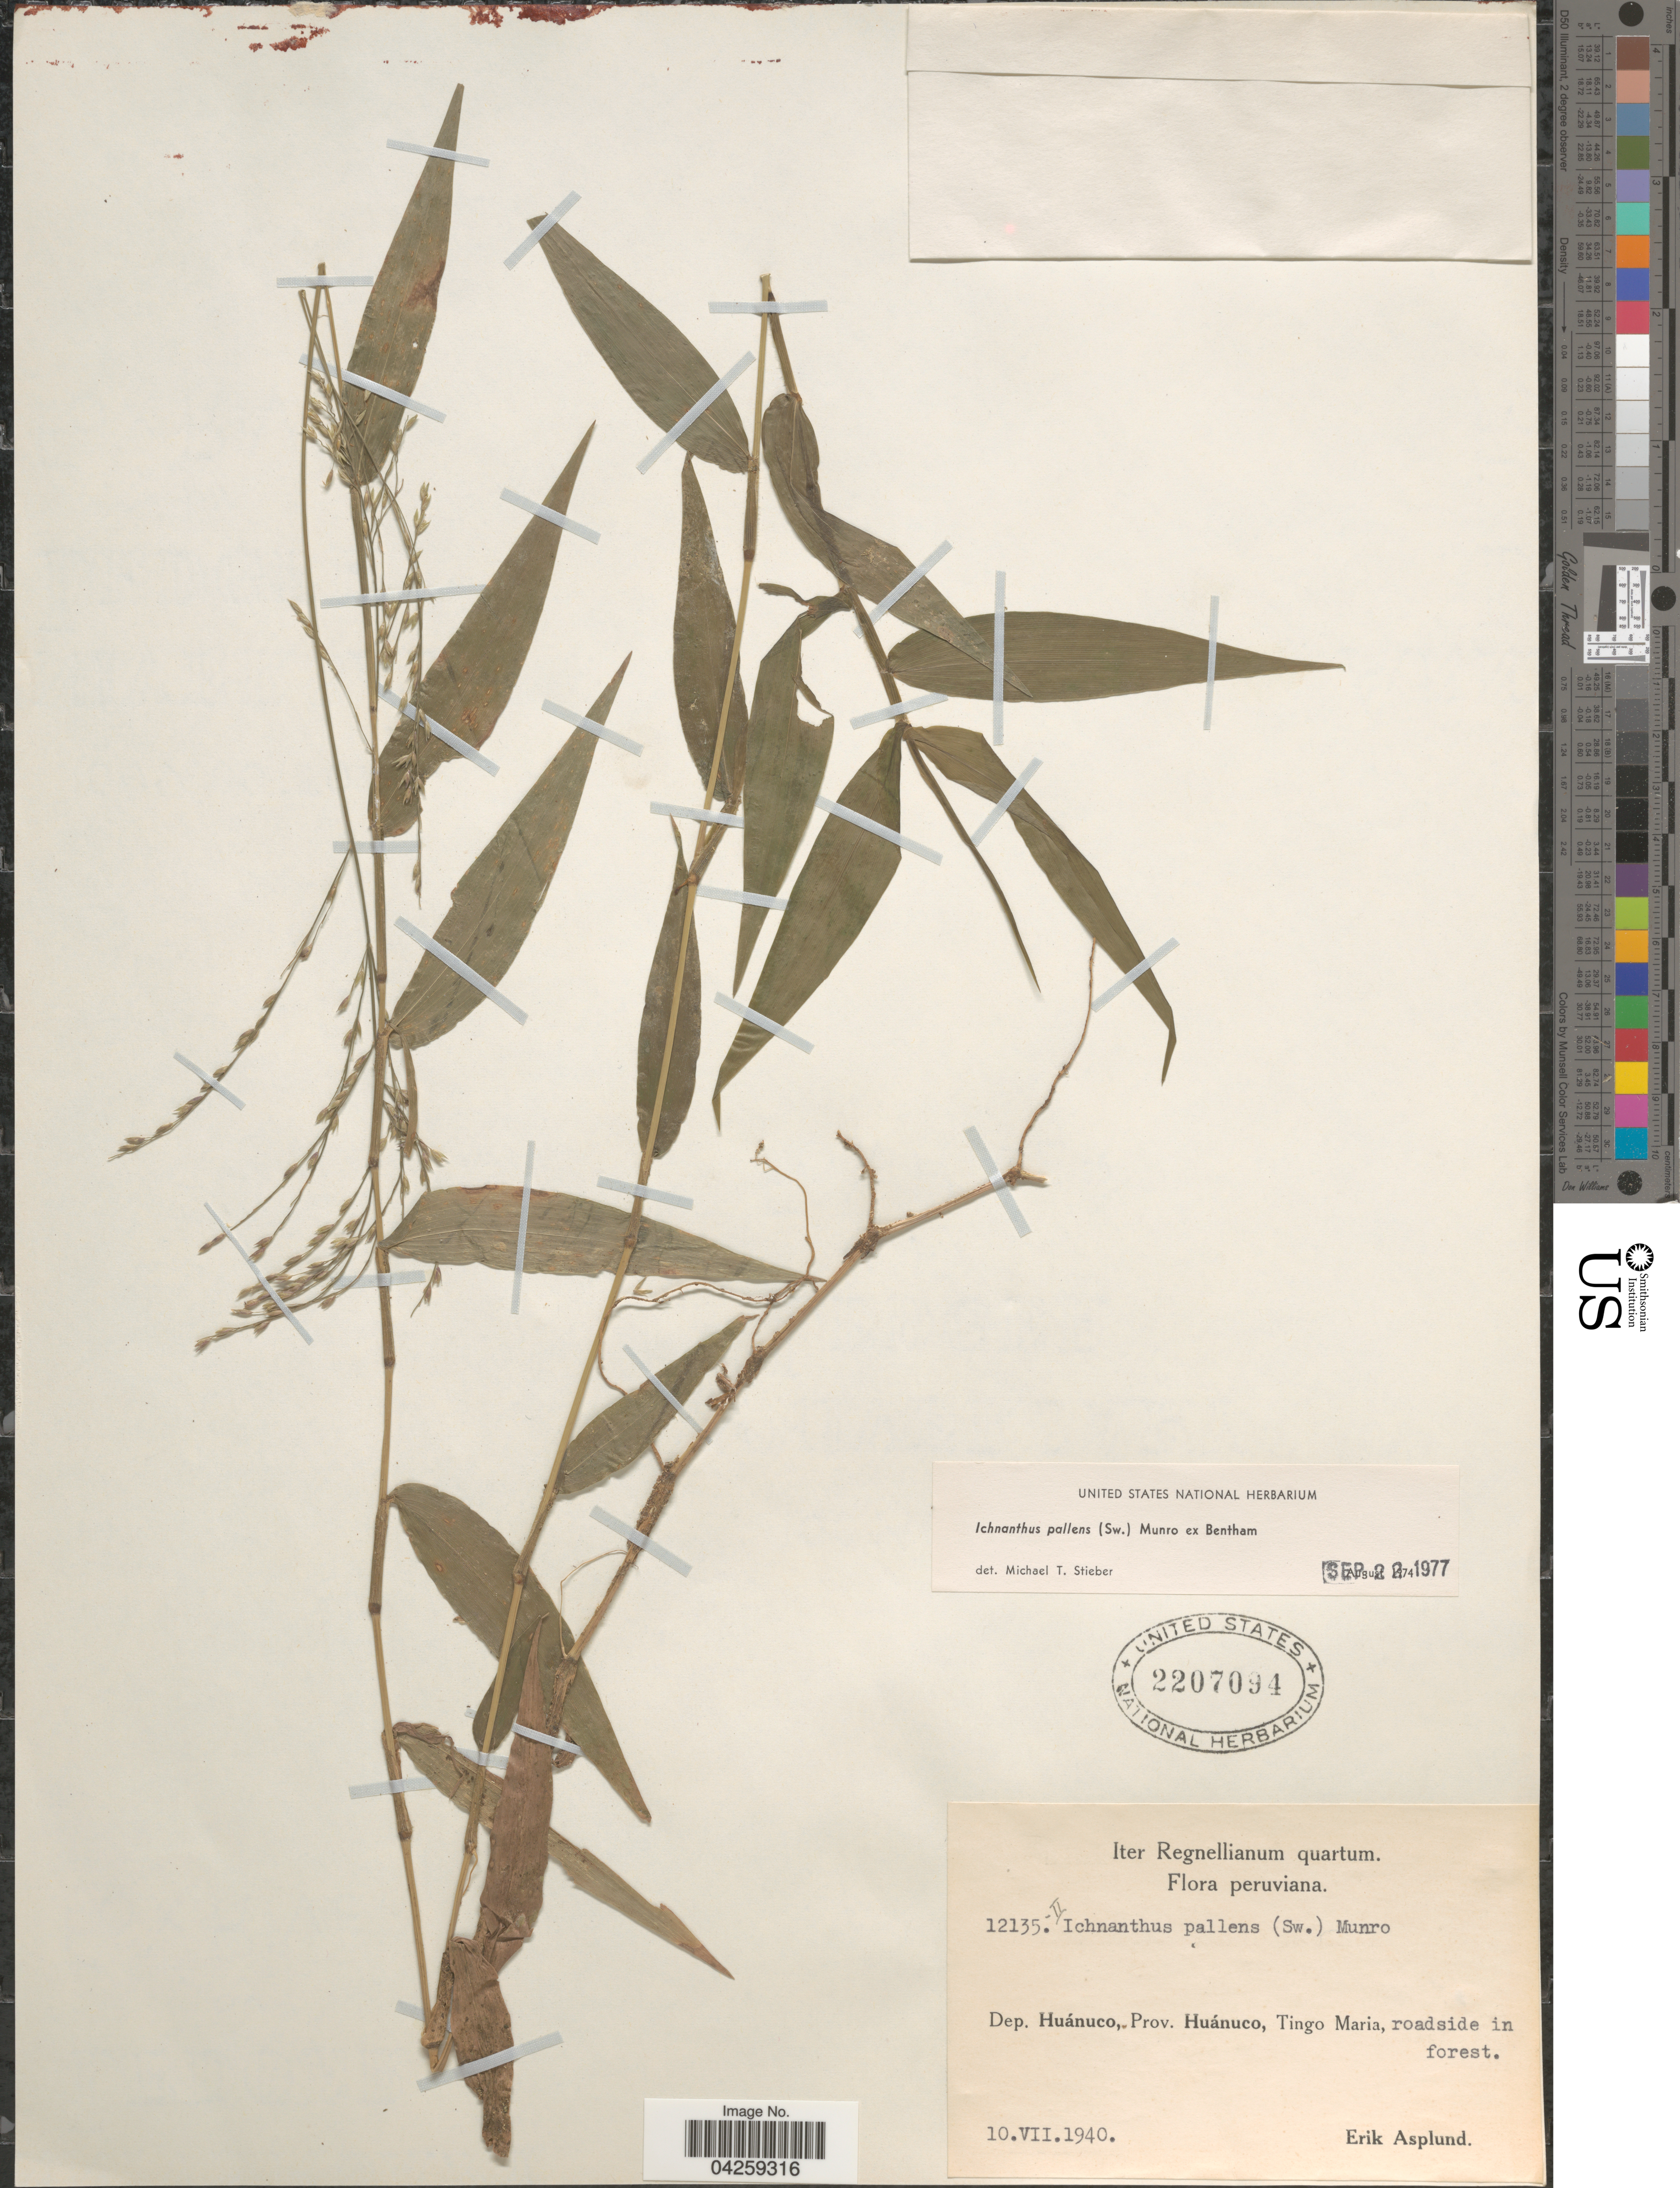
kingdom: Plantae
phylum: Tracheophyta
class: Liliopsida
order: Poales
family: Poaceae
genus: Ichnanthus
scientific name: Ichnanthus pallens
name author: (Sw.) Munro ex Benth.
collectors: E. Asplund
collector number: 12135II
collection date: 1940-07-10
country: Peru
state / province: Huánuco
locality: Iter Regnellianum quartum. Peruviana. Dep. Huánuco, Tingo Maria, roadside in forest.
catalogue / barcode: US 2207094